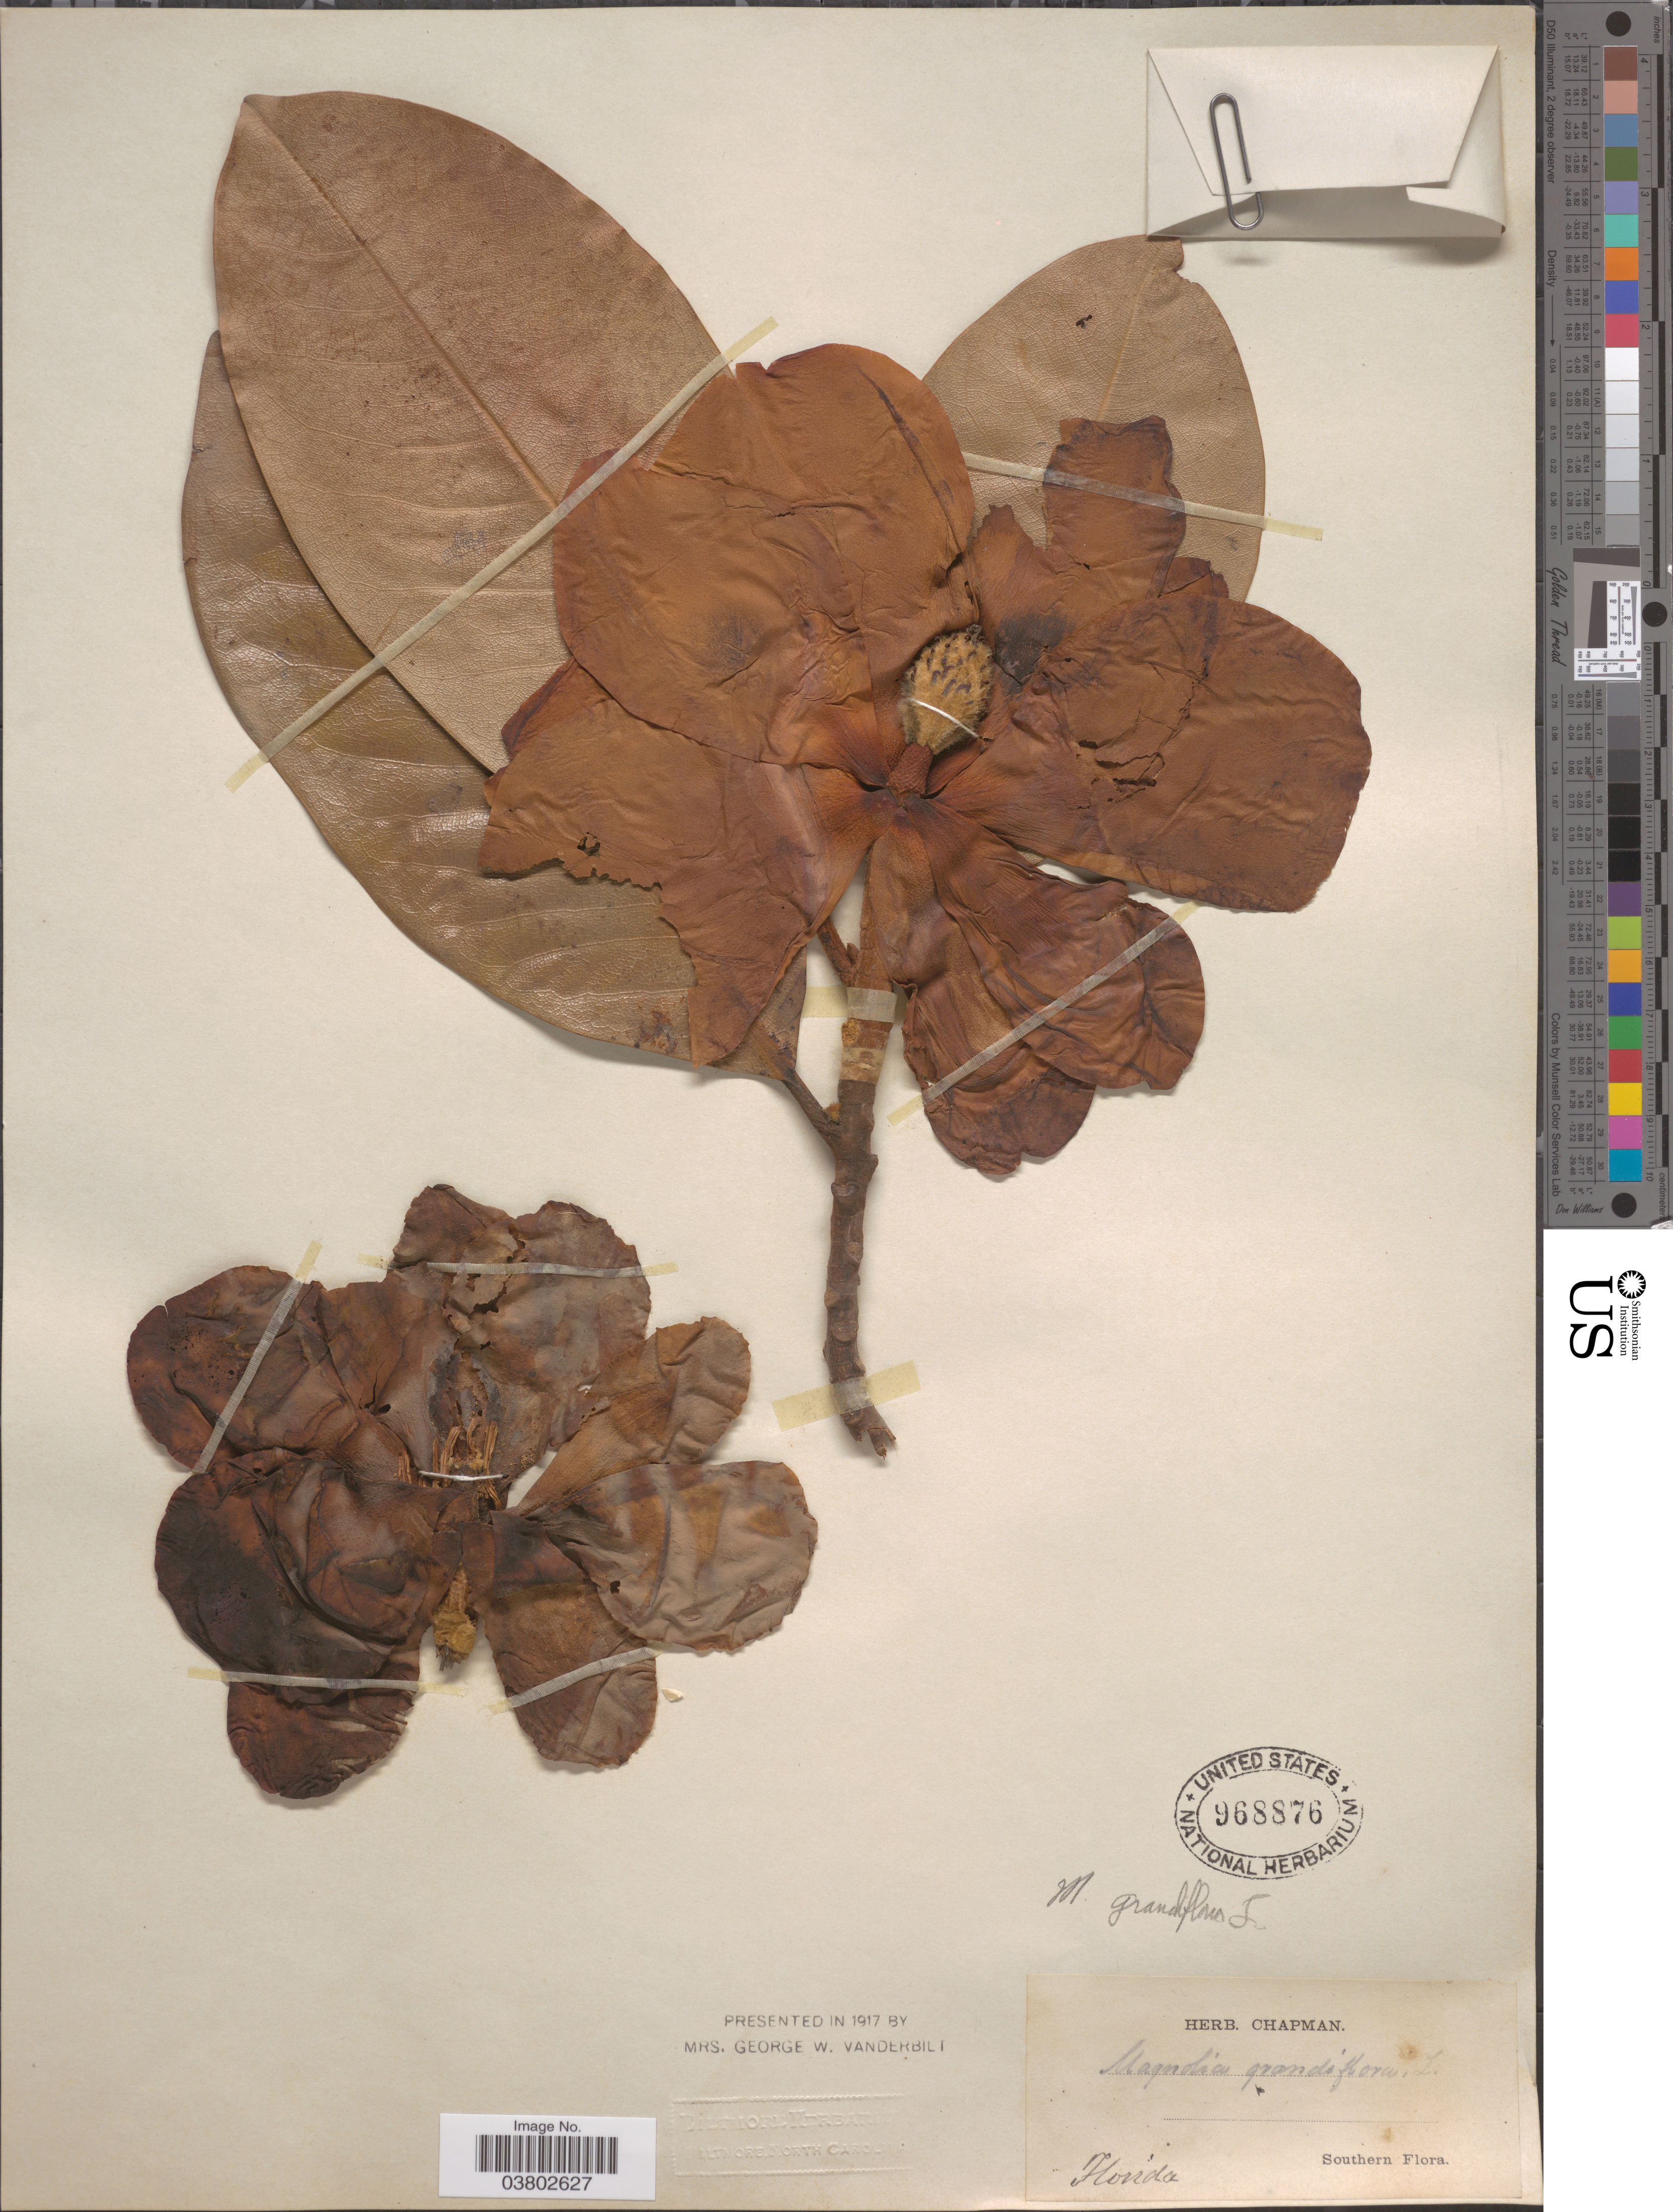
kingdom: Plantae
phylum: Tracheophyta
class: Magnoliopsida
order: Magnoliales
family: Magnoliaceae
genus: Magnolia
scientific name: Magnolia grandiflora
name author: L.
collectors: ex herb. Chapman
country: United States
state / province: Florida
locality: Southern.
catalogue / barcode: US 968876